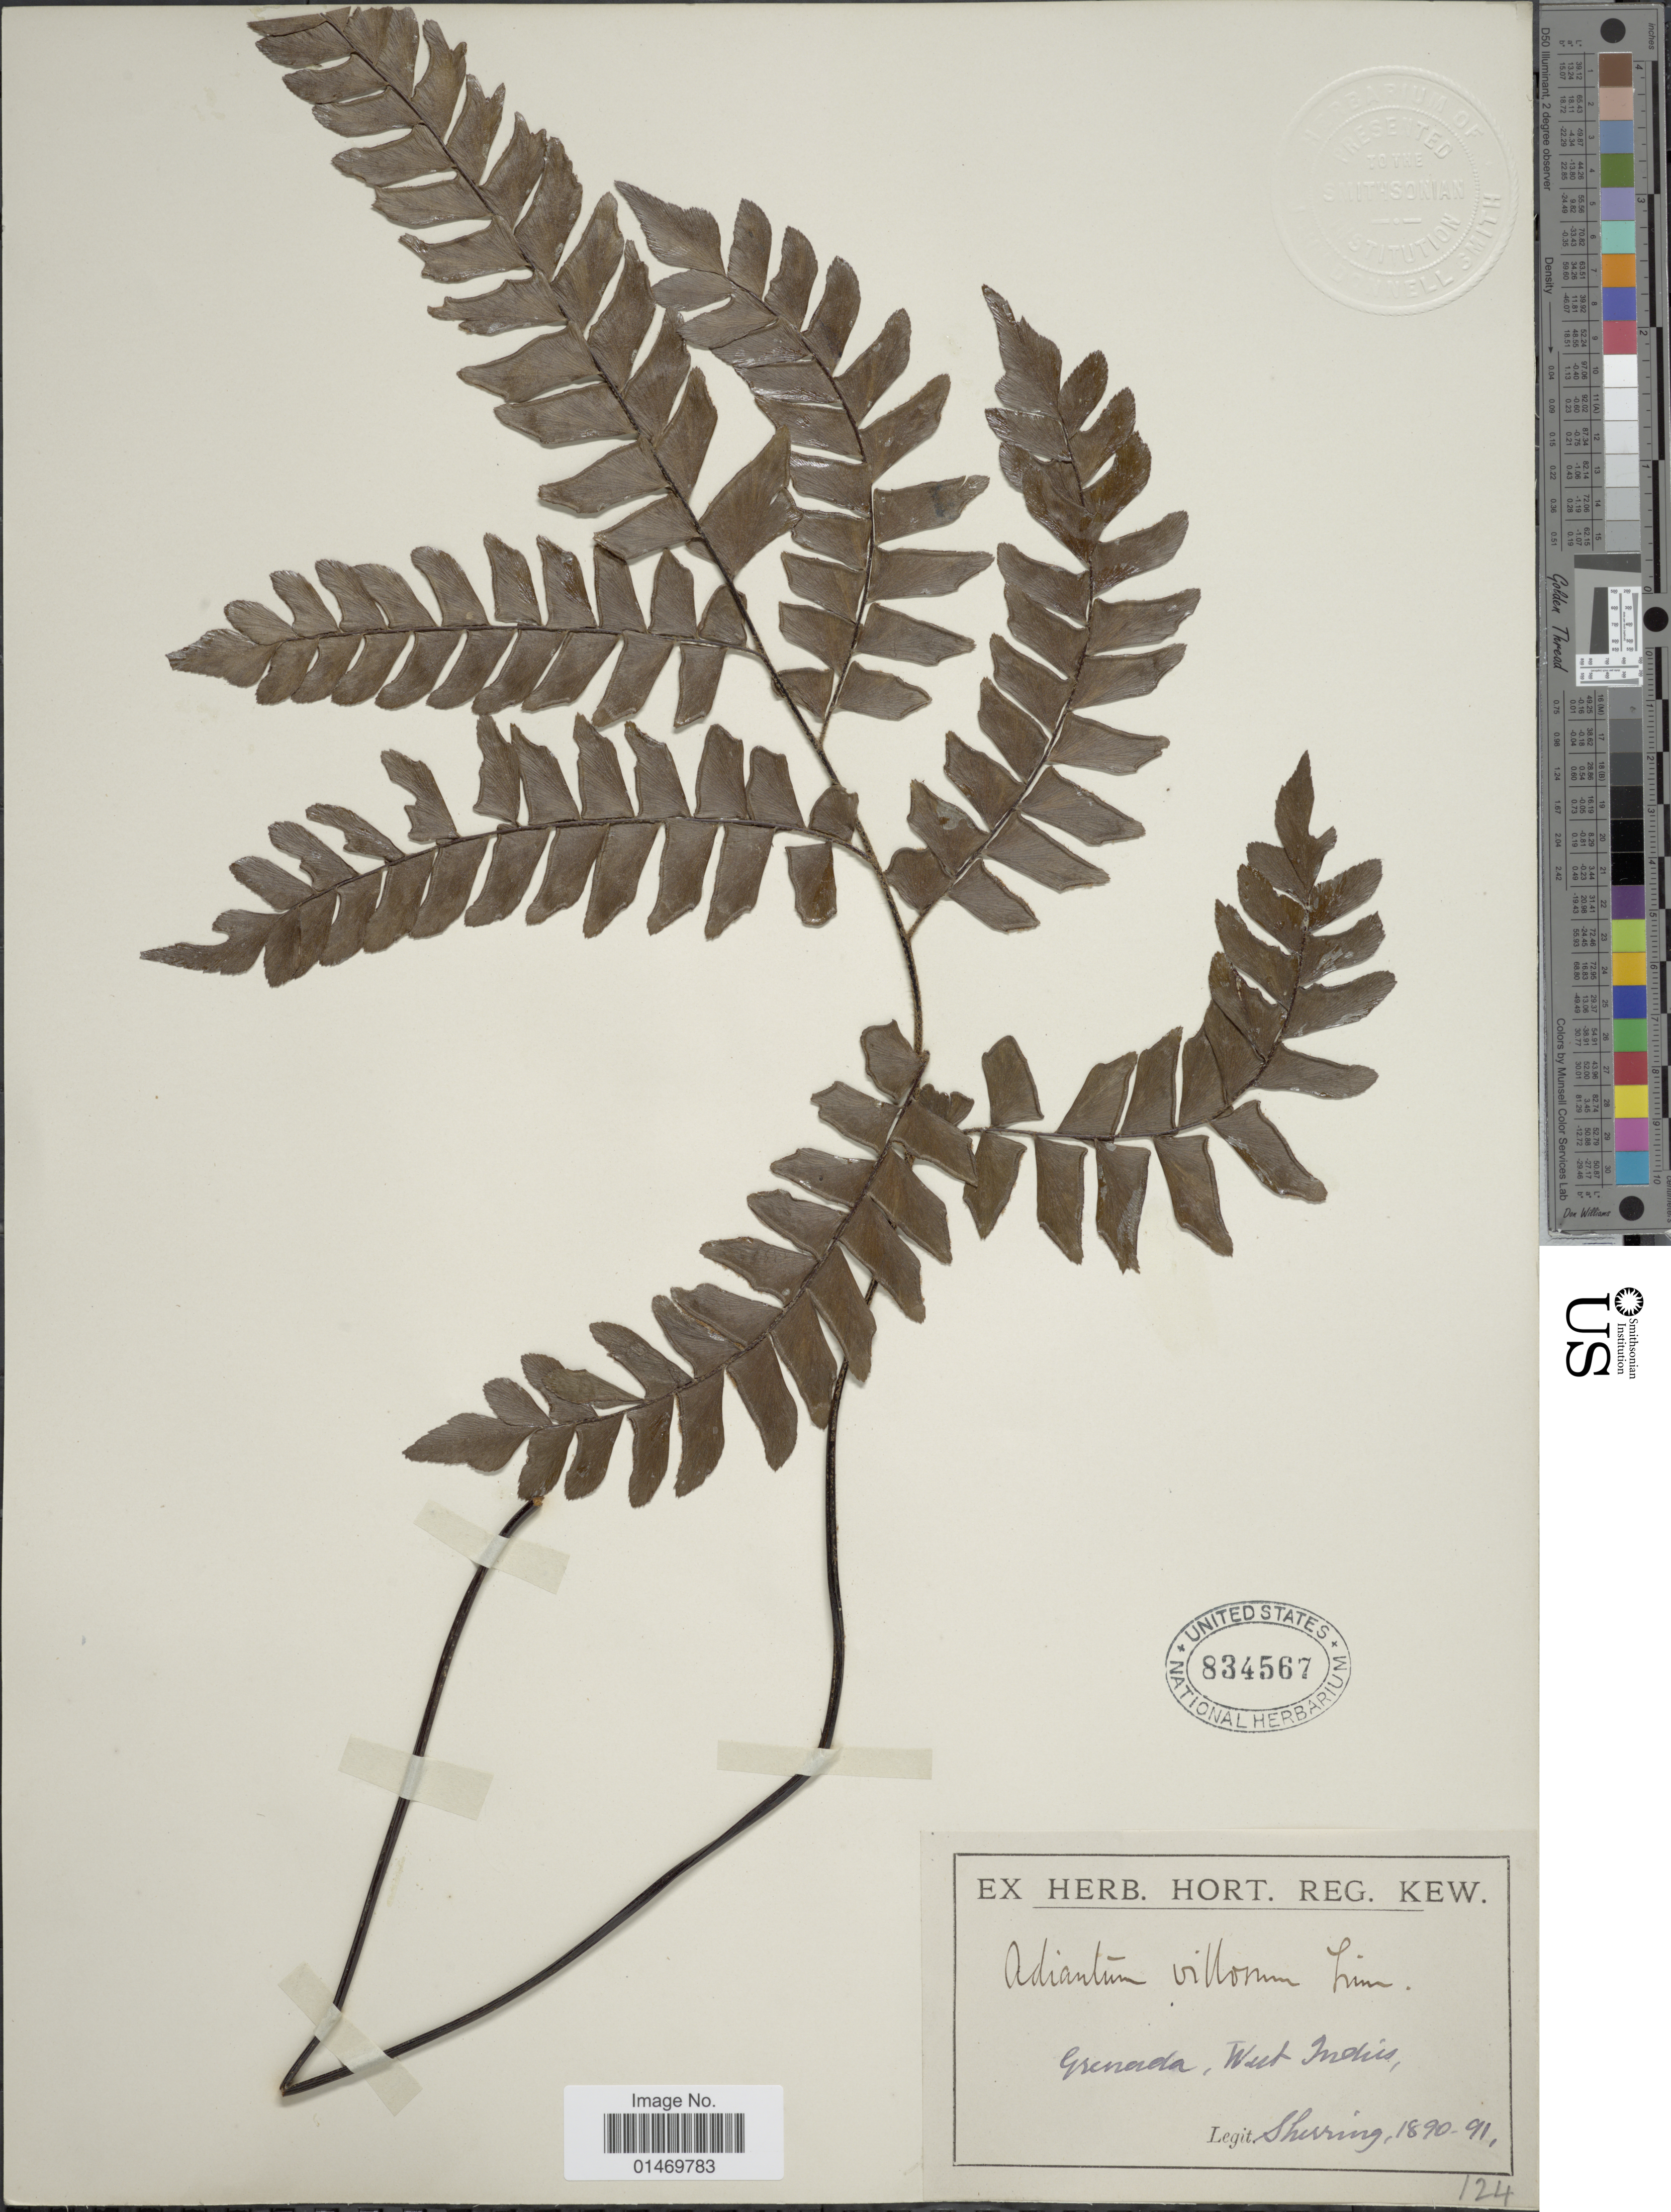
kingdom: Plantae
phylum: Tracheophyta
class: Polypodiopsida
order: Polypodiales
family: Pteridaceae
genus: Adiantum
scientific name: Adiantum villosum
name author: L.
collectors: Sherring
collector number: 124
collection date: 1890/1891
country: Grenada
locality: West Indies.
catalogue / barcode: US 834567